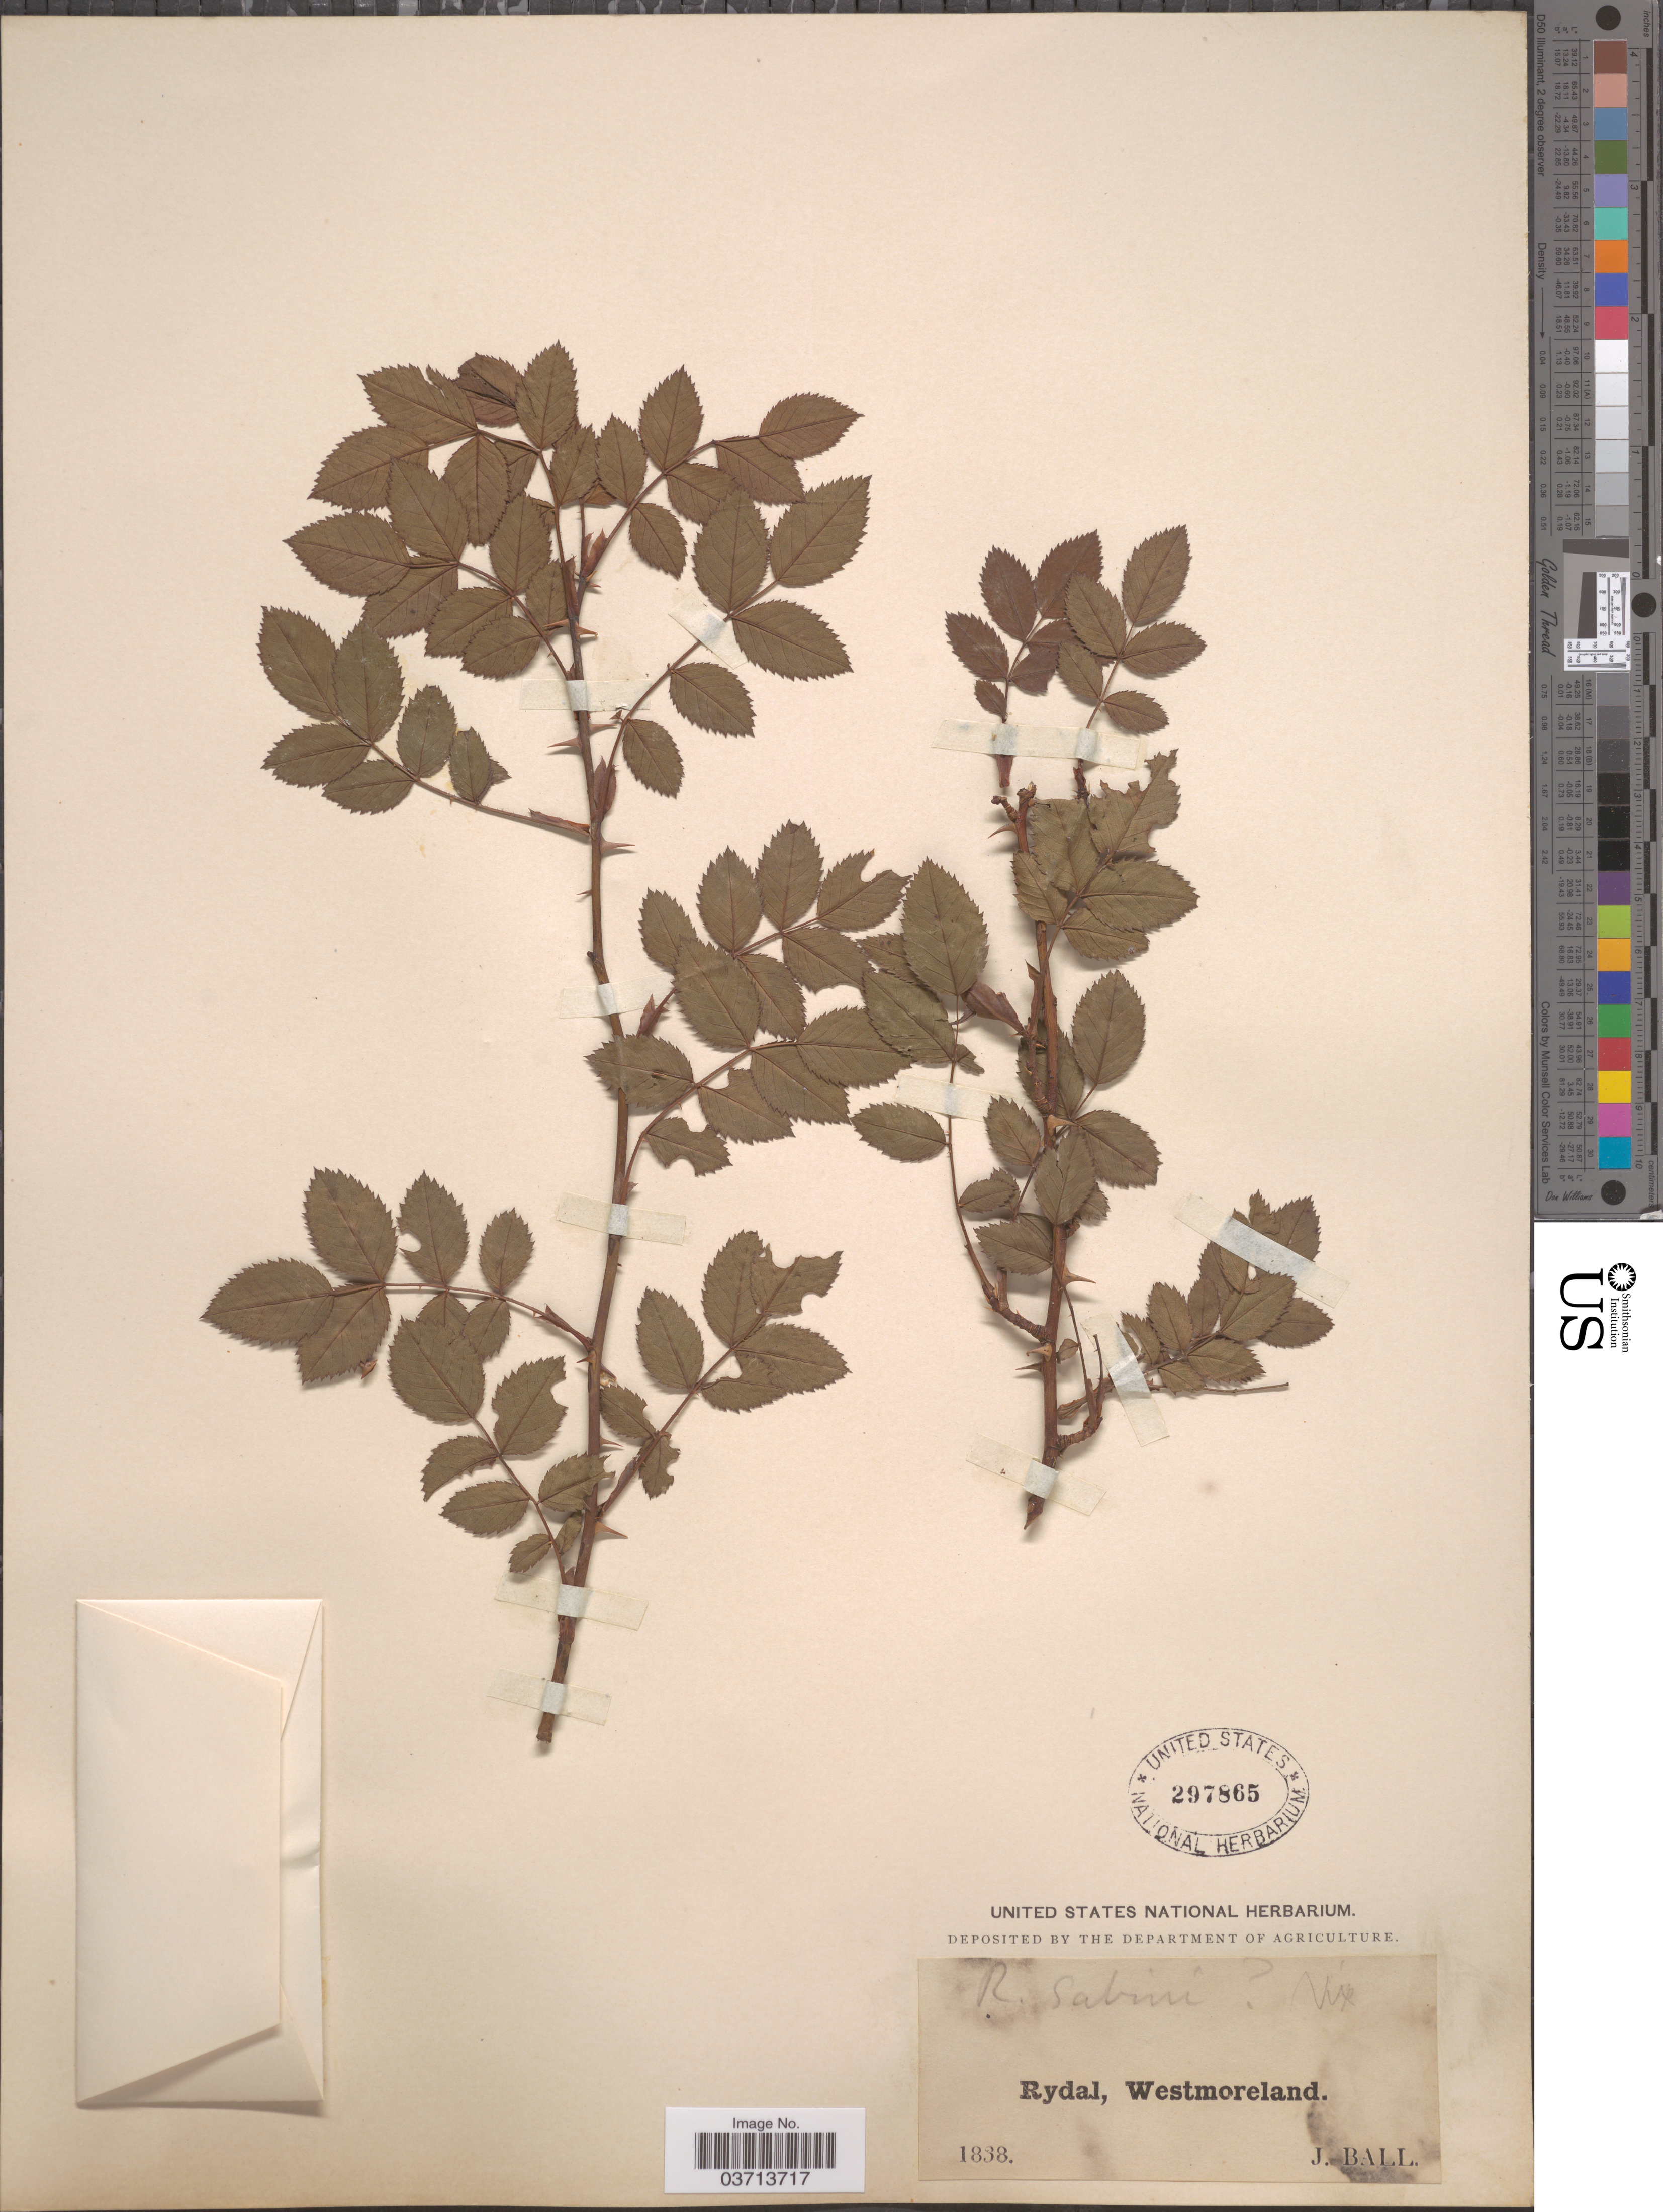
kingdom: Plantae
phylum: Tracheophyta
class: Magnoliopsida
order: Rosales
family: Rosaceae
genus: Rosa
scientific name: Rosa sabini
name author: J. Woods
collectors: J. Ball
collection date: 1838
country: United Kingdom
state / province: England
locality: Rydal, Westmoreland.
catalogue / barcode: US 297865